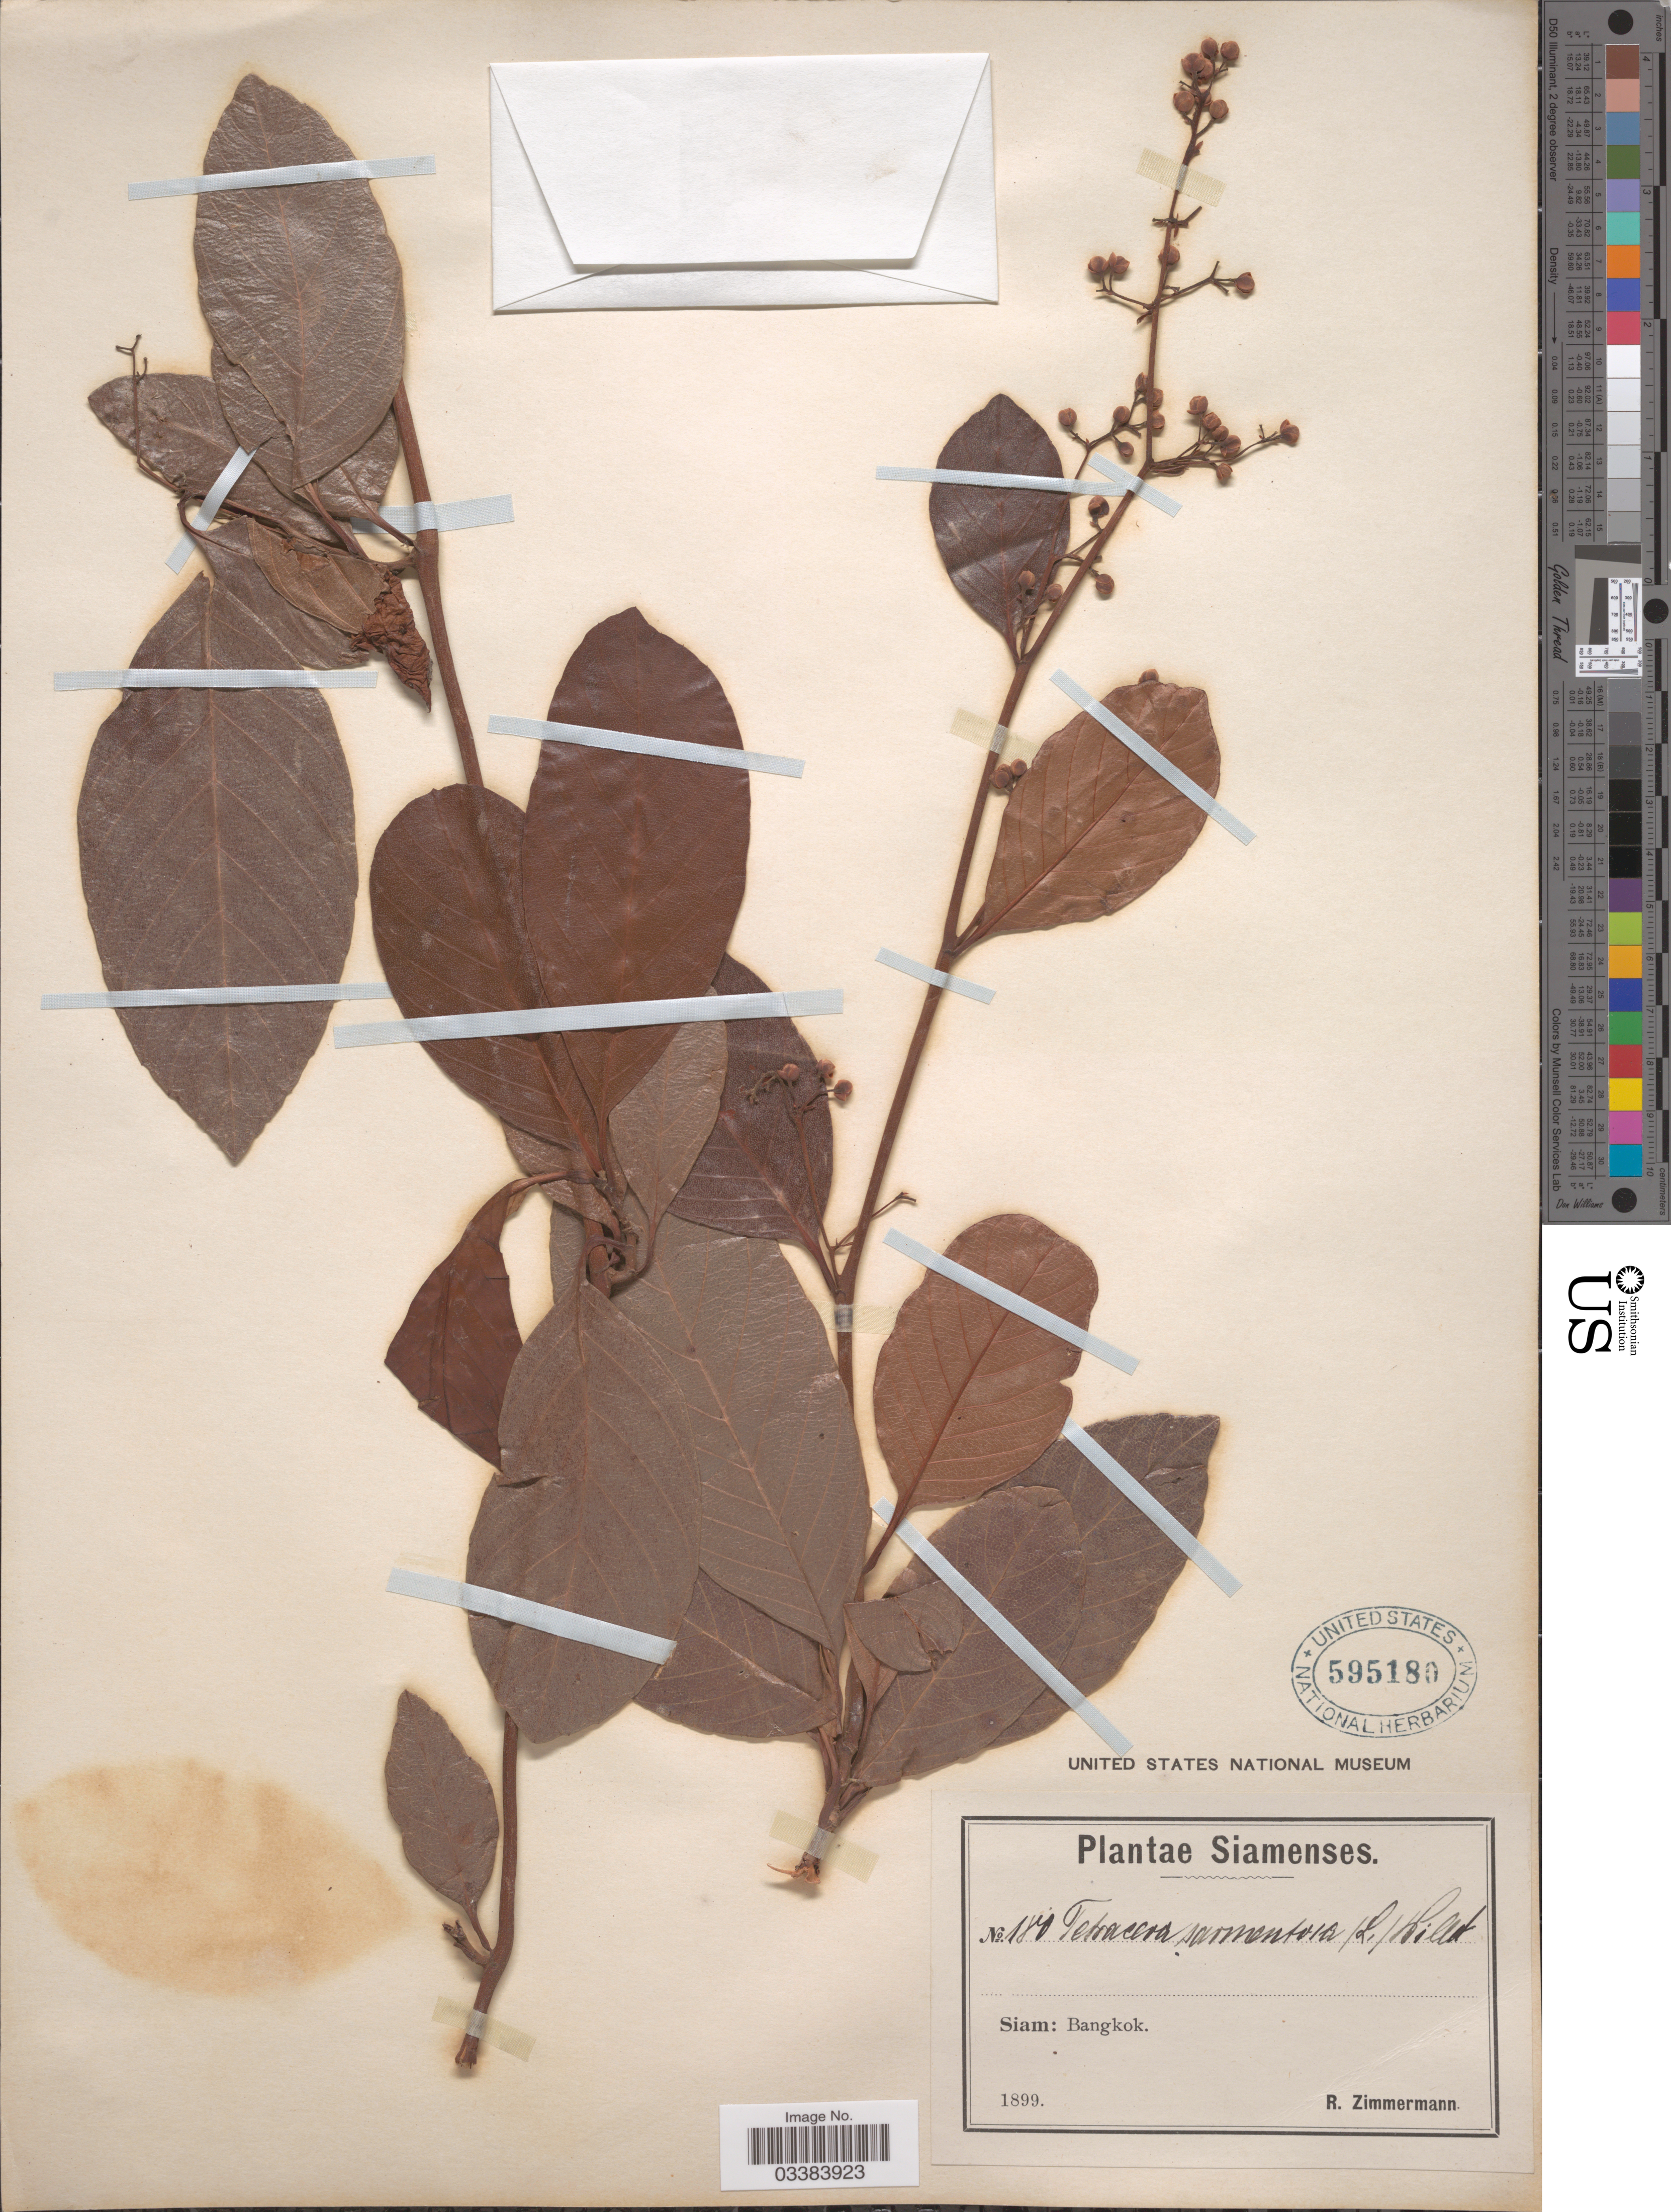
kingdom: Plantae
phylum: Tracheophyta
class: Magnoliopsida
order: Dilleniales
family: Dilleniaceae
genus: Tetracera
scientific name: Tetracera sarmentosa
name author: (L.) Vahl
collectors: R. Zimmermann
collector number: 180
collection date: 1899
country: Thailand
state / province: Bangkok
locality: Siam.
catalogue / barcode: US 595180